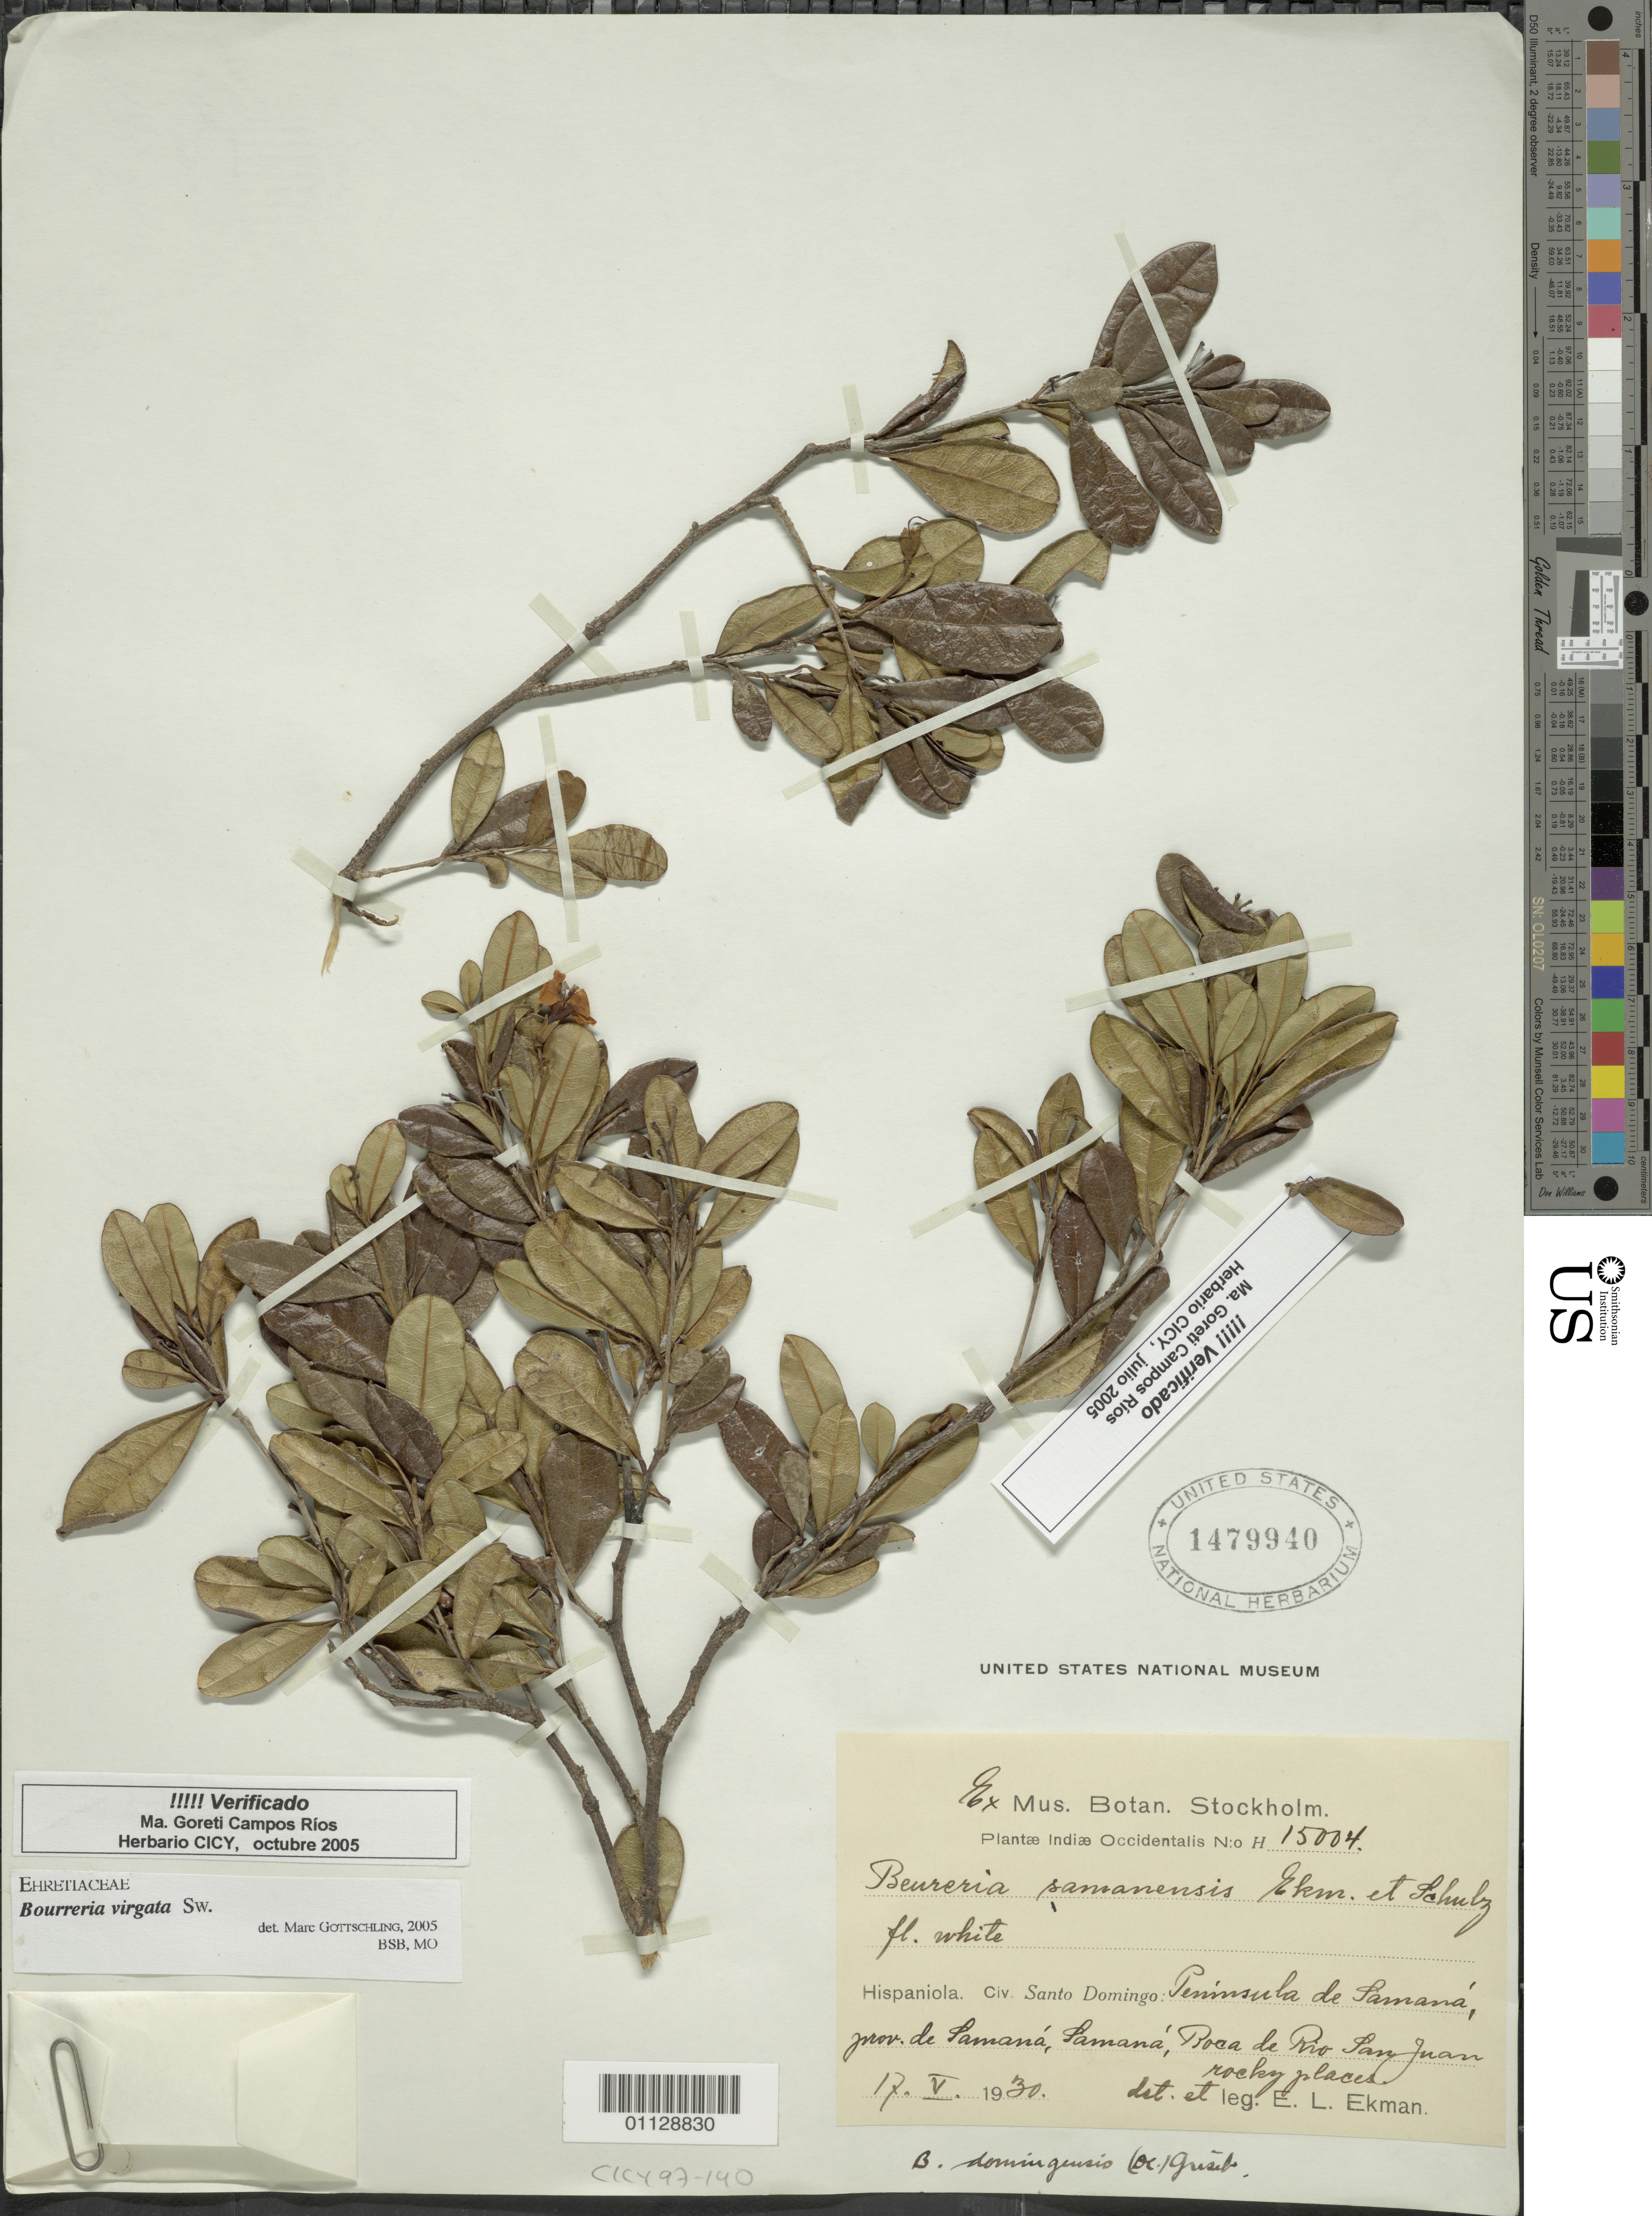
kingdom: Plantae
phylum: Tracheophyta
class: Magnoliopsida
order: Boraginales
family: Ehretiaceae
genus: Bourreria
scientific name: Bourreria virgata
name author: (Sw.) G. Don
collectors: E. L. Ekman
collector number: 15004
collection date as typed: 17 May 1930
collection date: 1930-05-17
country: Dominican Republic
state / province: Samana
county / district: Río Piedras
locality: Peninsula de Samana, Prov de Samana, Roca de Rio San Juan, rocky places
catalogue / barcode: US 1479940